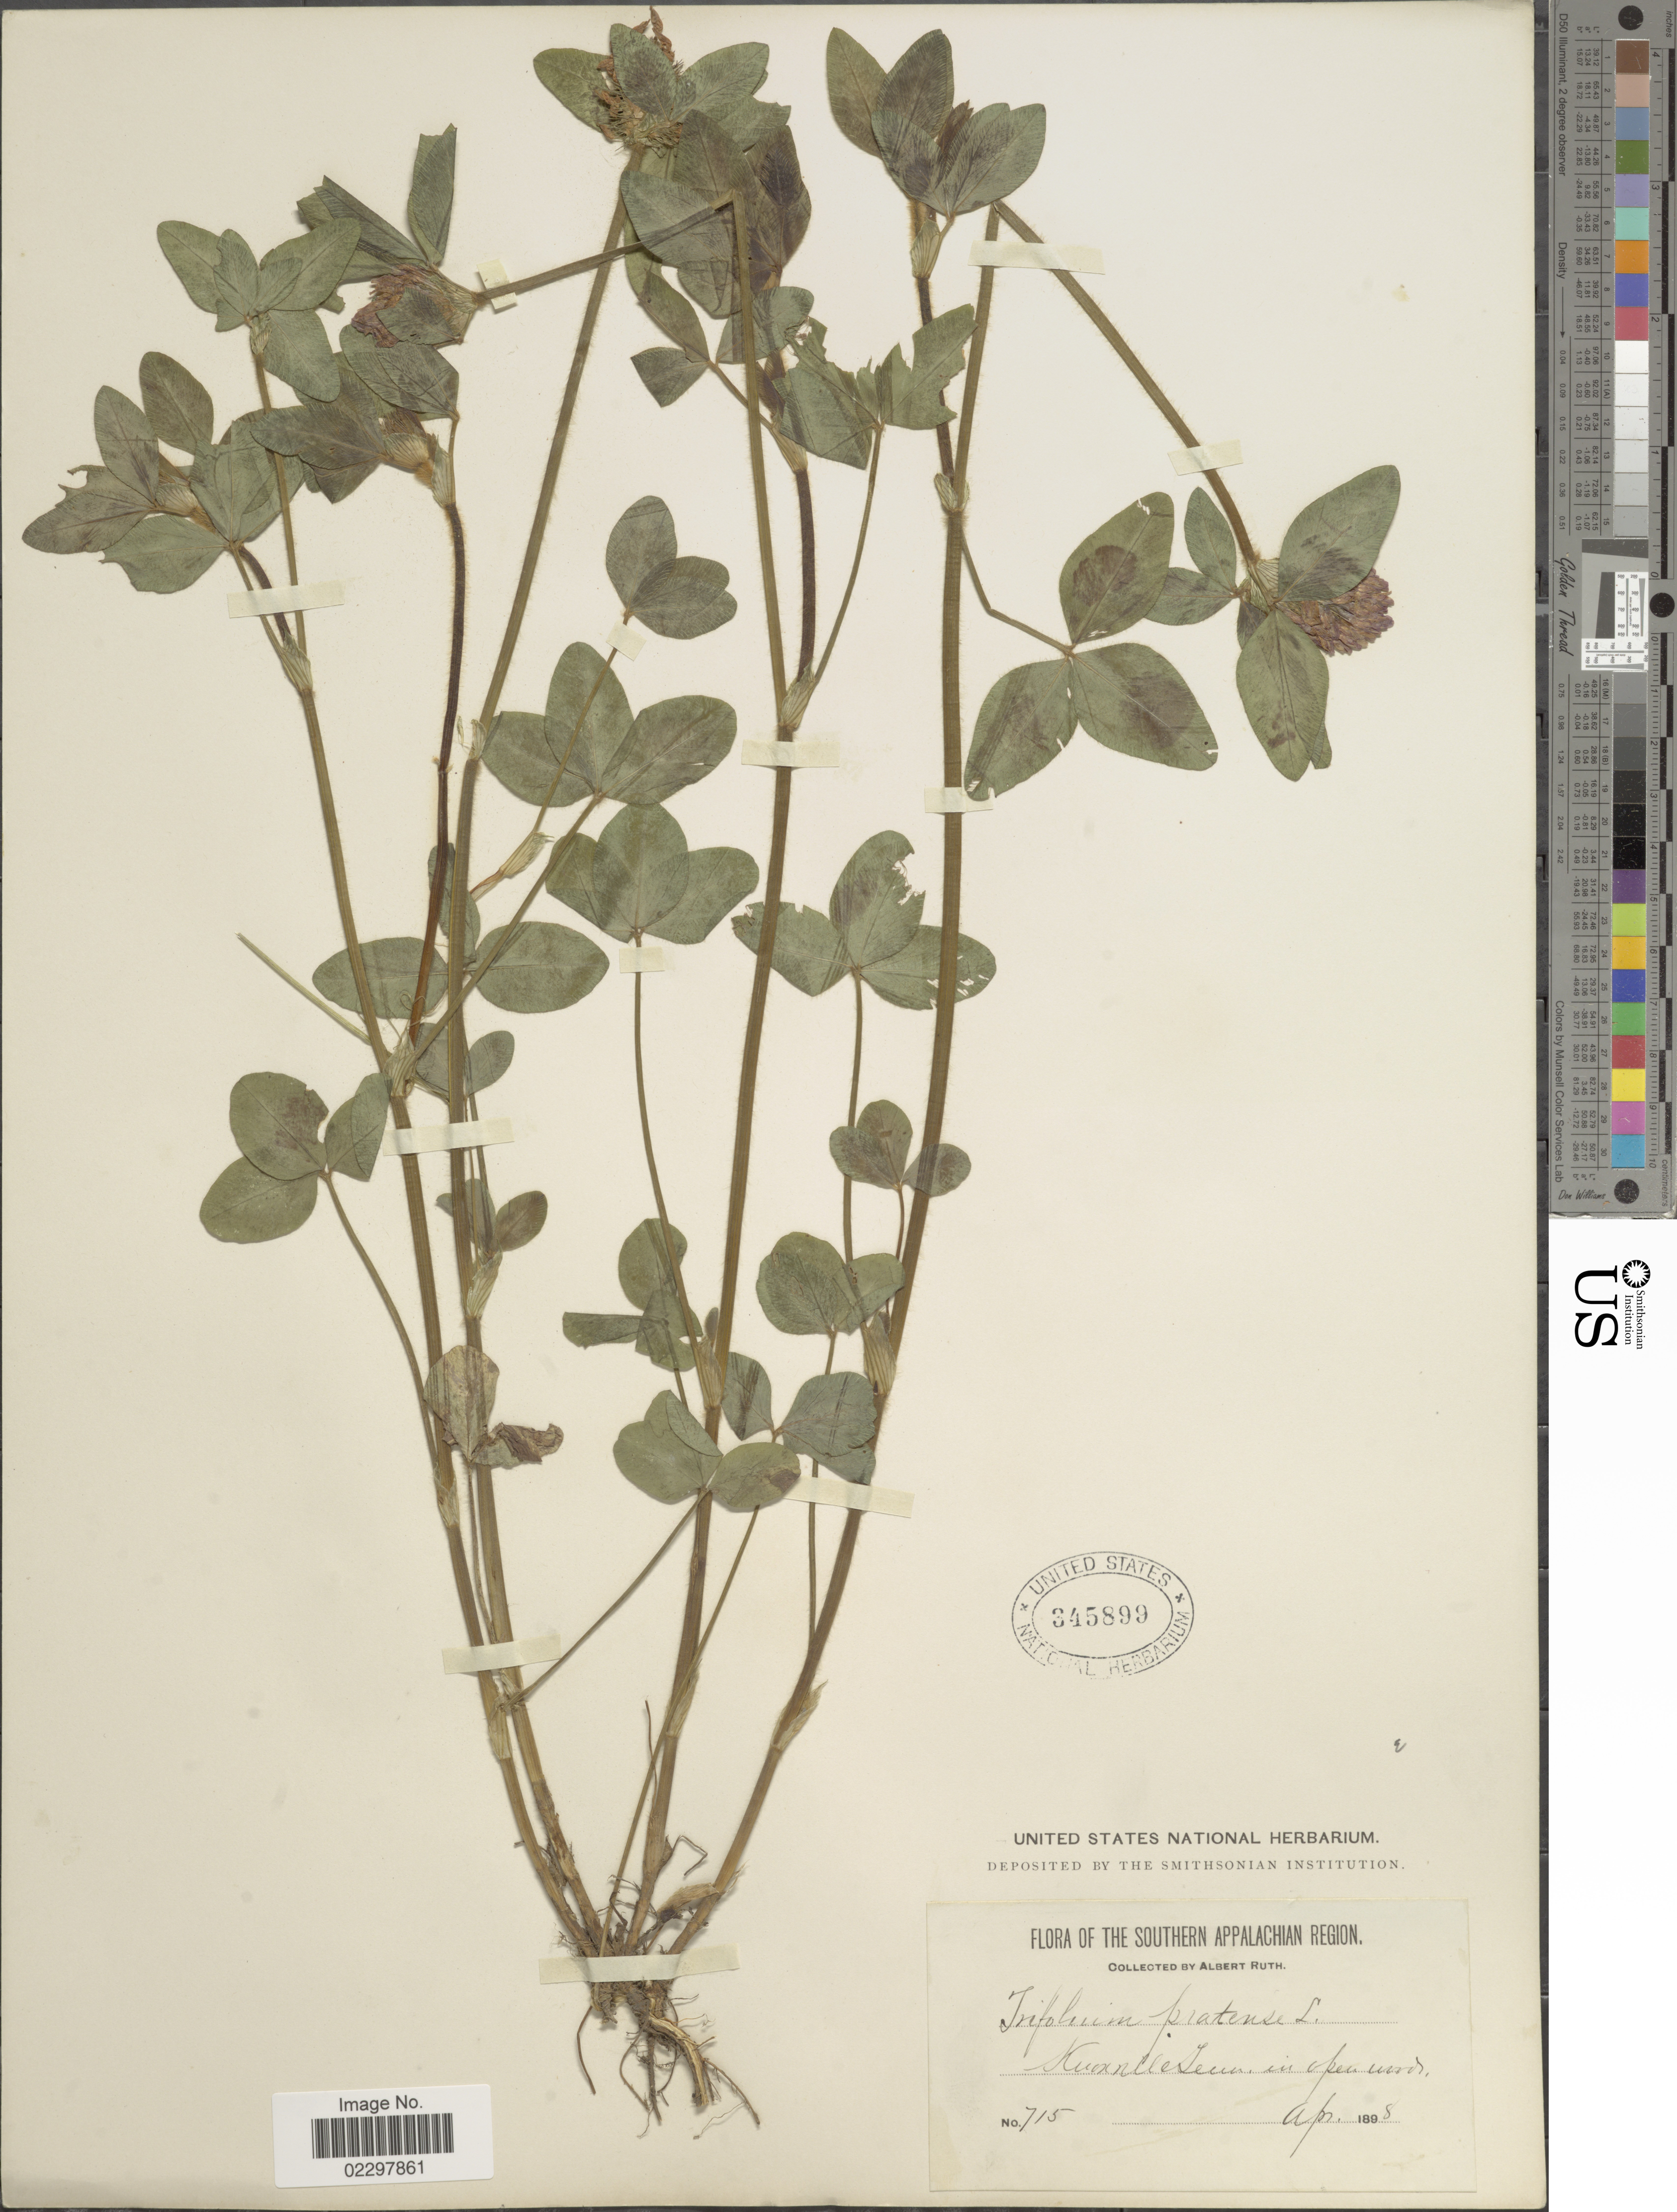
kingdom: Plantae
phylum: Tracheophyta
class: Magnoliopsida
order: Fabales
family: Fabaceae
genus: Trifolium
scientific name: Trifolium pratense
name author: L.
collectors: A. Ruth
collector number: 715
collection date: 1898-04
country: United States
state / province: Tennessee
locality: Southern Appalachian Region, Knoxville, Tenn. in open woods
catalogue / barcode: US 345899